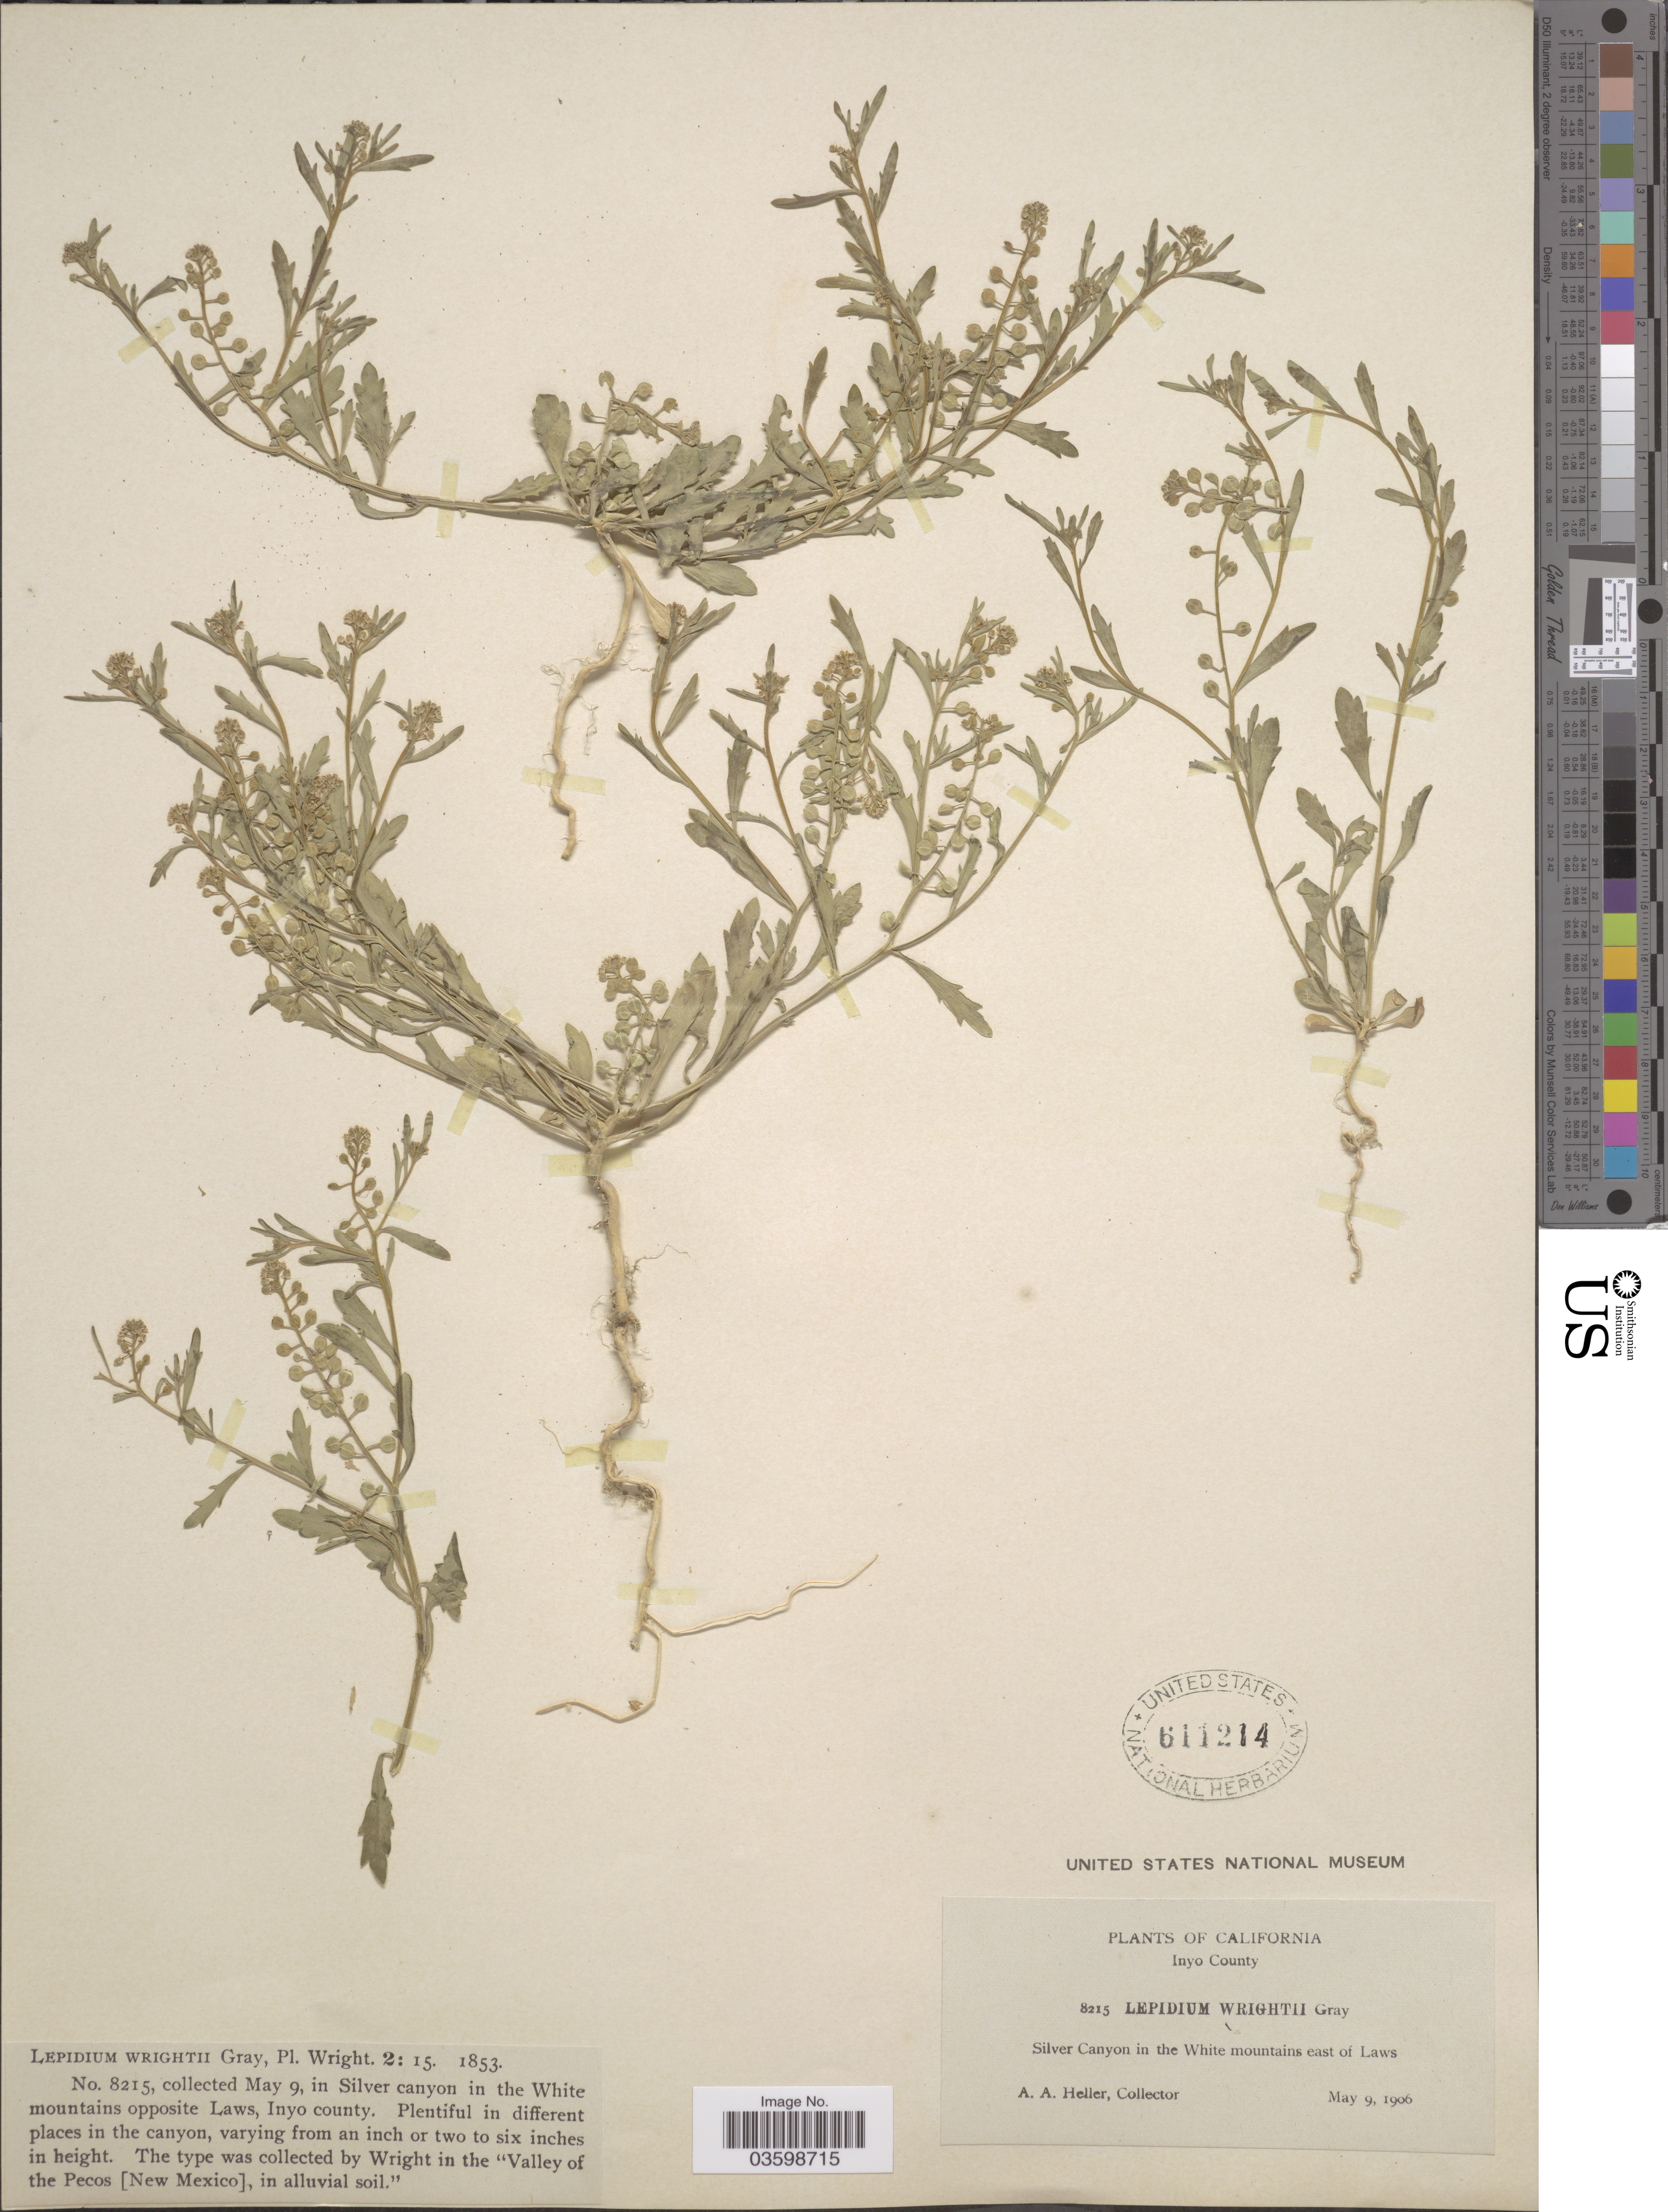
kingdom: Plantae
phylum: Tracheophyta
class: Magnoliopsida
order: Brassicales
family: Brassicaceae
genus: Lepidium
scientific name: Lepidium lasiocarpum var. wrightii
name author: (A. Gray) C.L. Hitchc.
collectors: A. A. Heller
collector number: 8215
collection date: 1906-05-09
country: United States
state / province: California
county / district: Inyo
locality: Inyo County. Silver Canyon in the White mountains east of Laws.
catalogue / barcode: US 611214